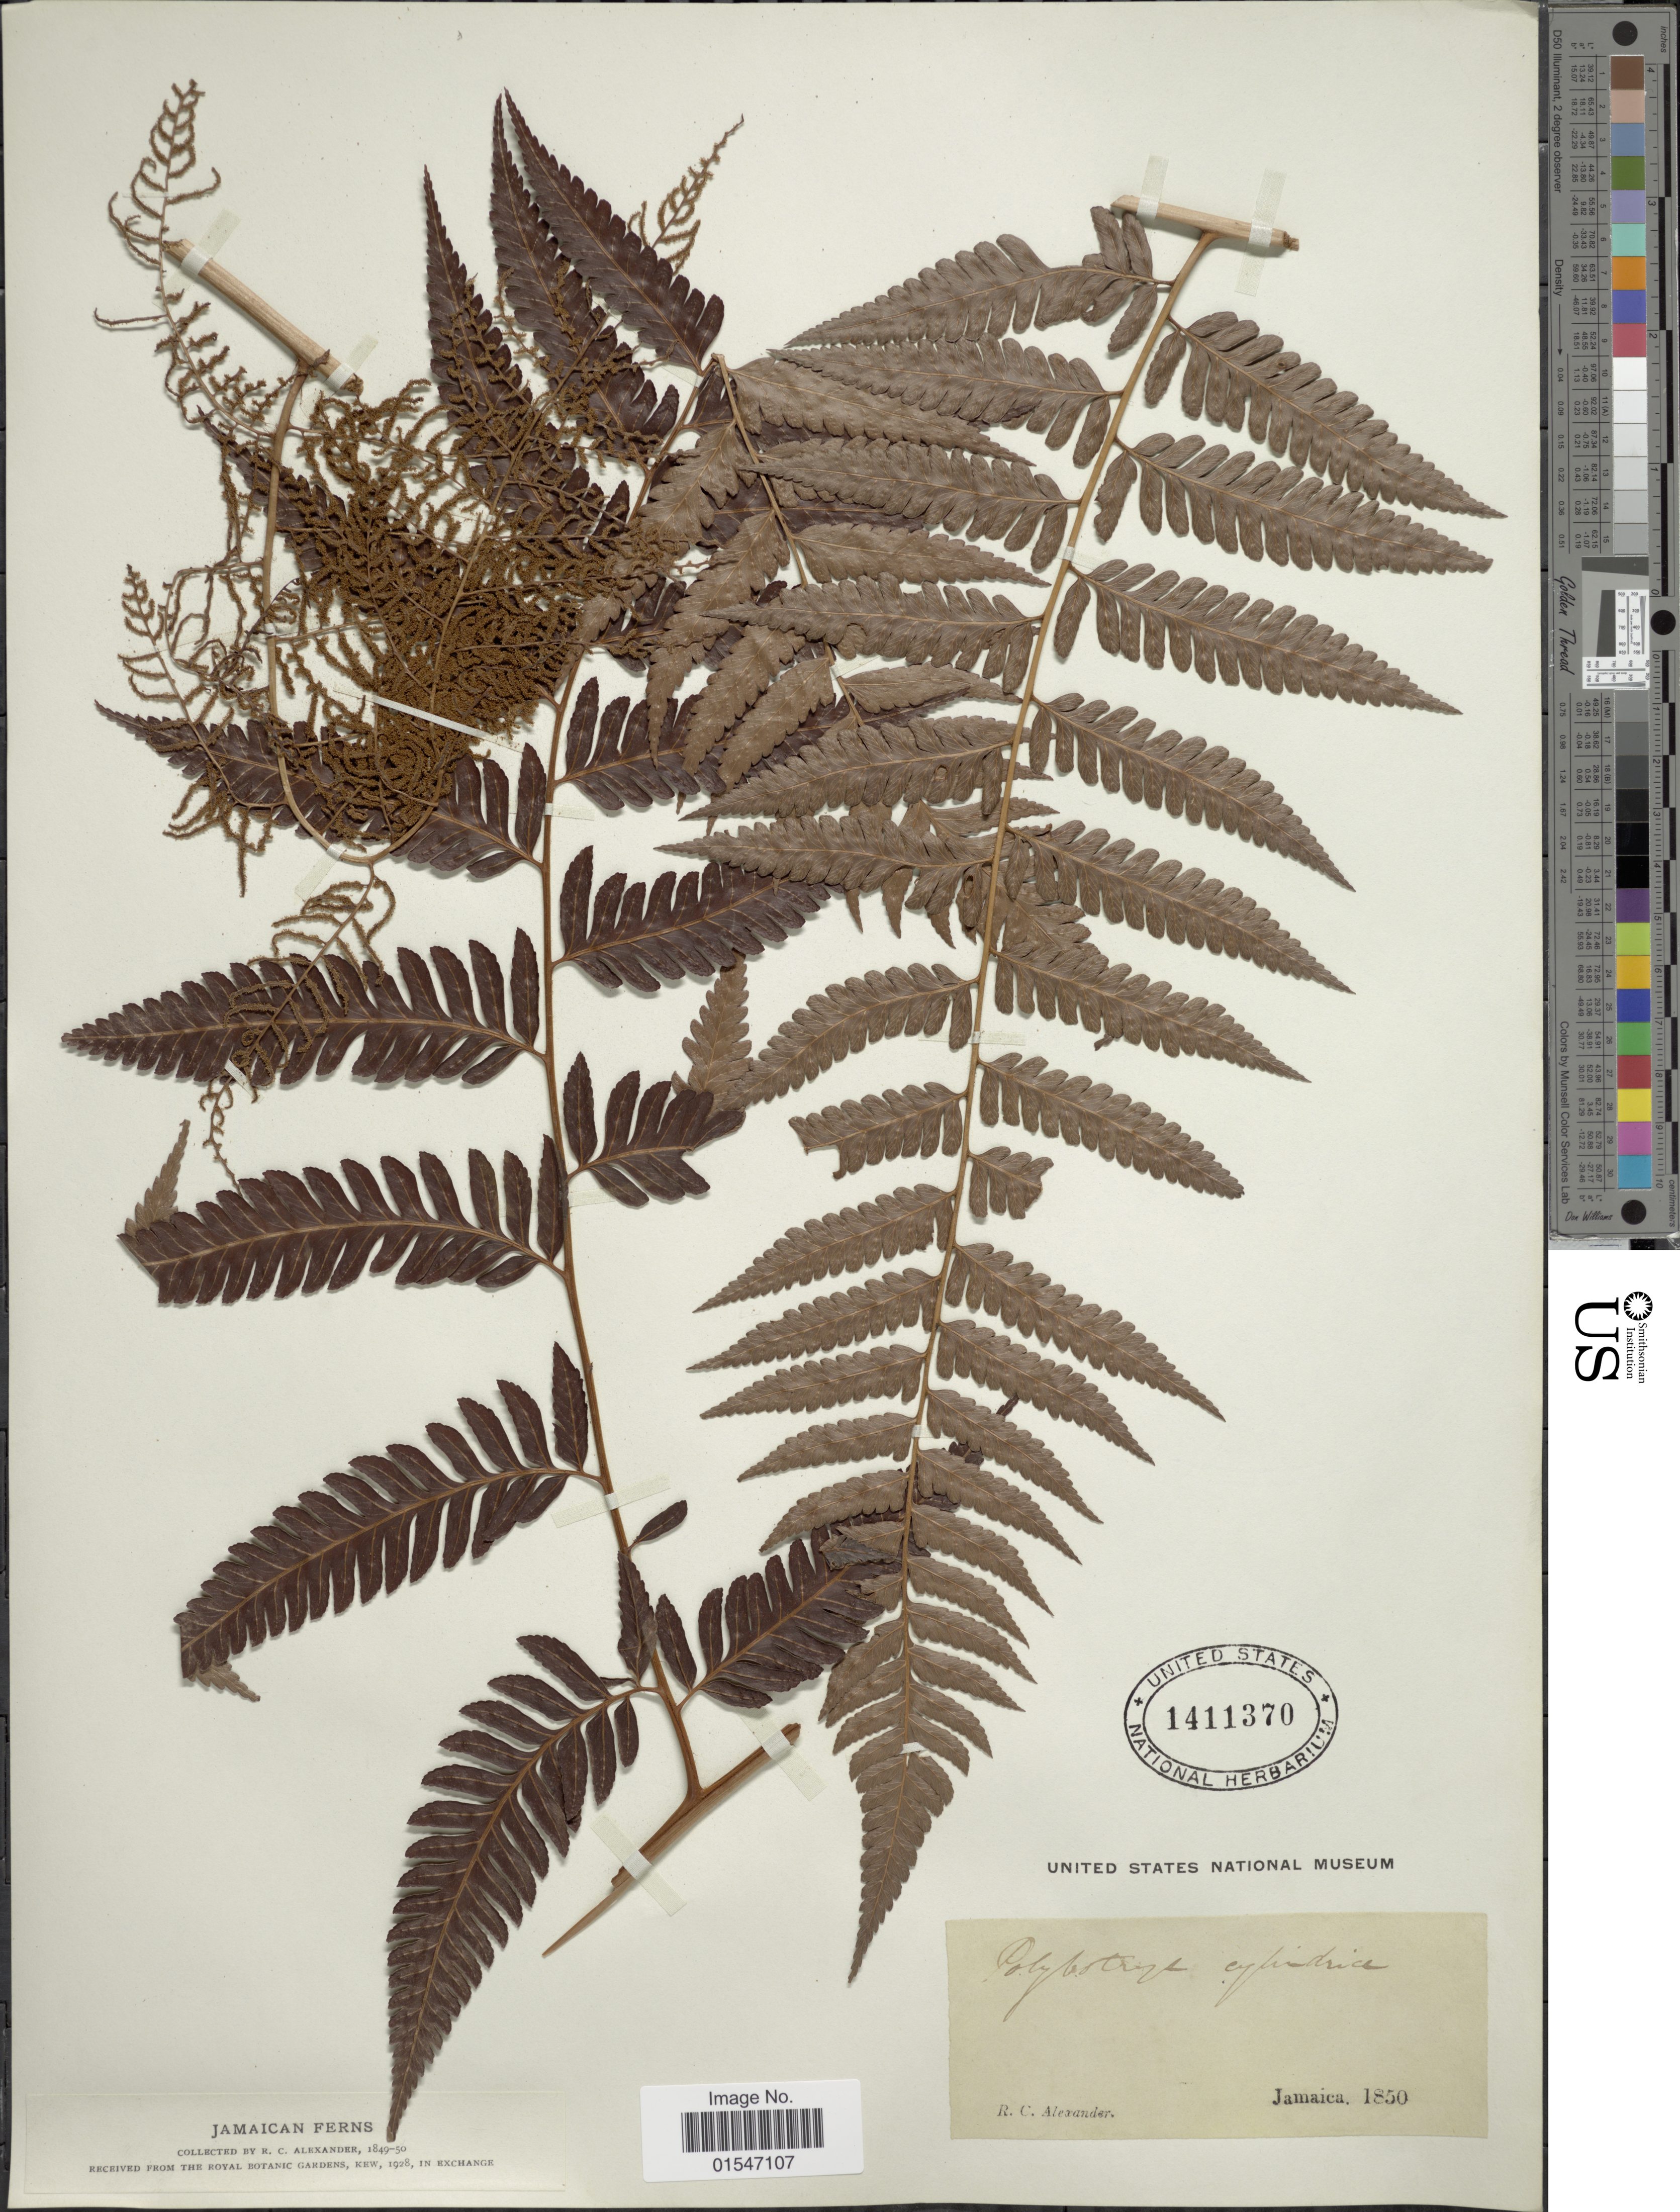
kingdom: Plantae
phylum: Tracheophyta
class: Polypodiopsida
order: Polypodiales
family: Dryopteridaceae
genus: Polybotrya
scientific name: Polybotrya osmundacea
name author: Humb. & Bonpl. ex Willd.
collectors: R. C. Alexander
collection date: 1850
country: Jamaica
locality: Jamaica.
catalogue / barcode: US 1411370